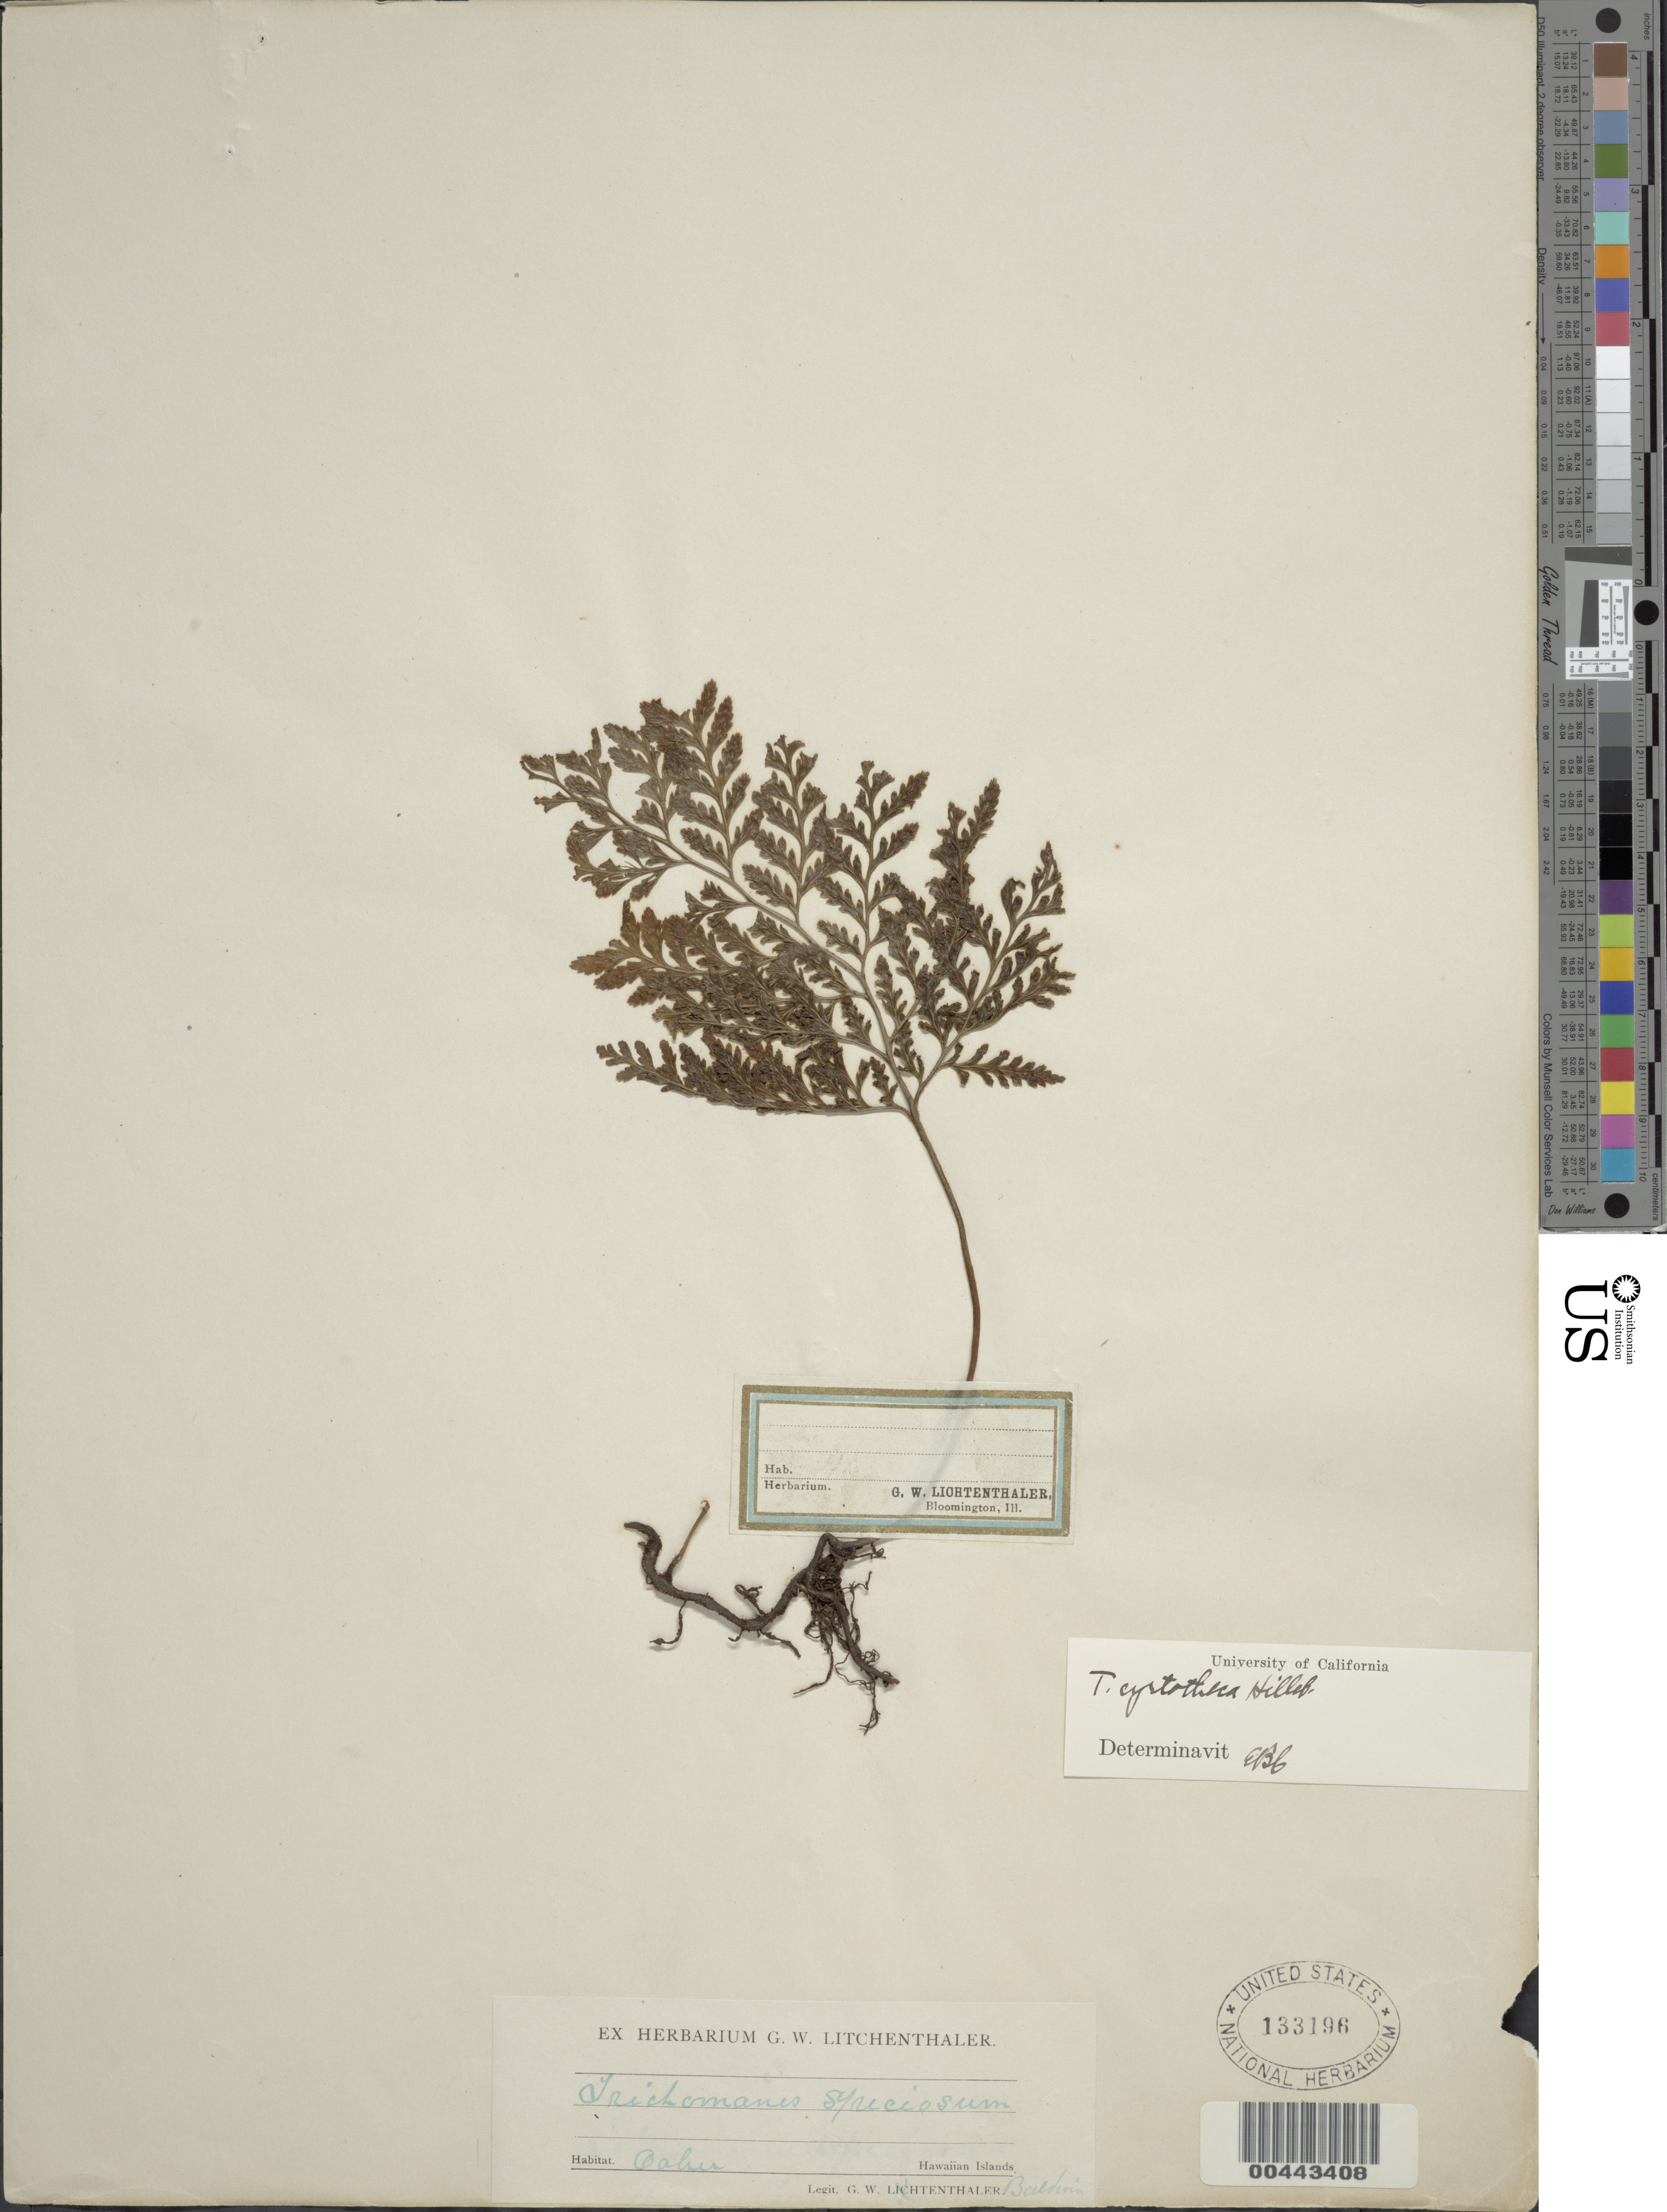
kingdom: Plantae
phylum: Tracheophyta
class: Polypodiopsida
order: Hymenophyllales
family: Hymenophyllaceae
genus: Vandenboschia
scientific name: Vandenboschia cyrtotheca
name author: Copel.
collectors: G. Lichtenthaler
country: United States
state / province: Hawaii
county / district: Honolulu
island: Oahu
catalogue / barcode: US 133196